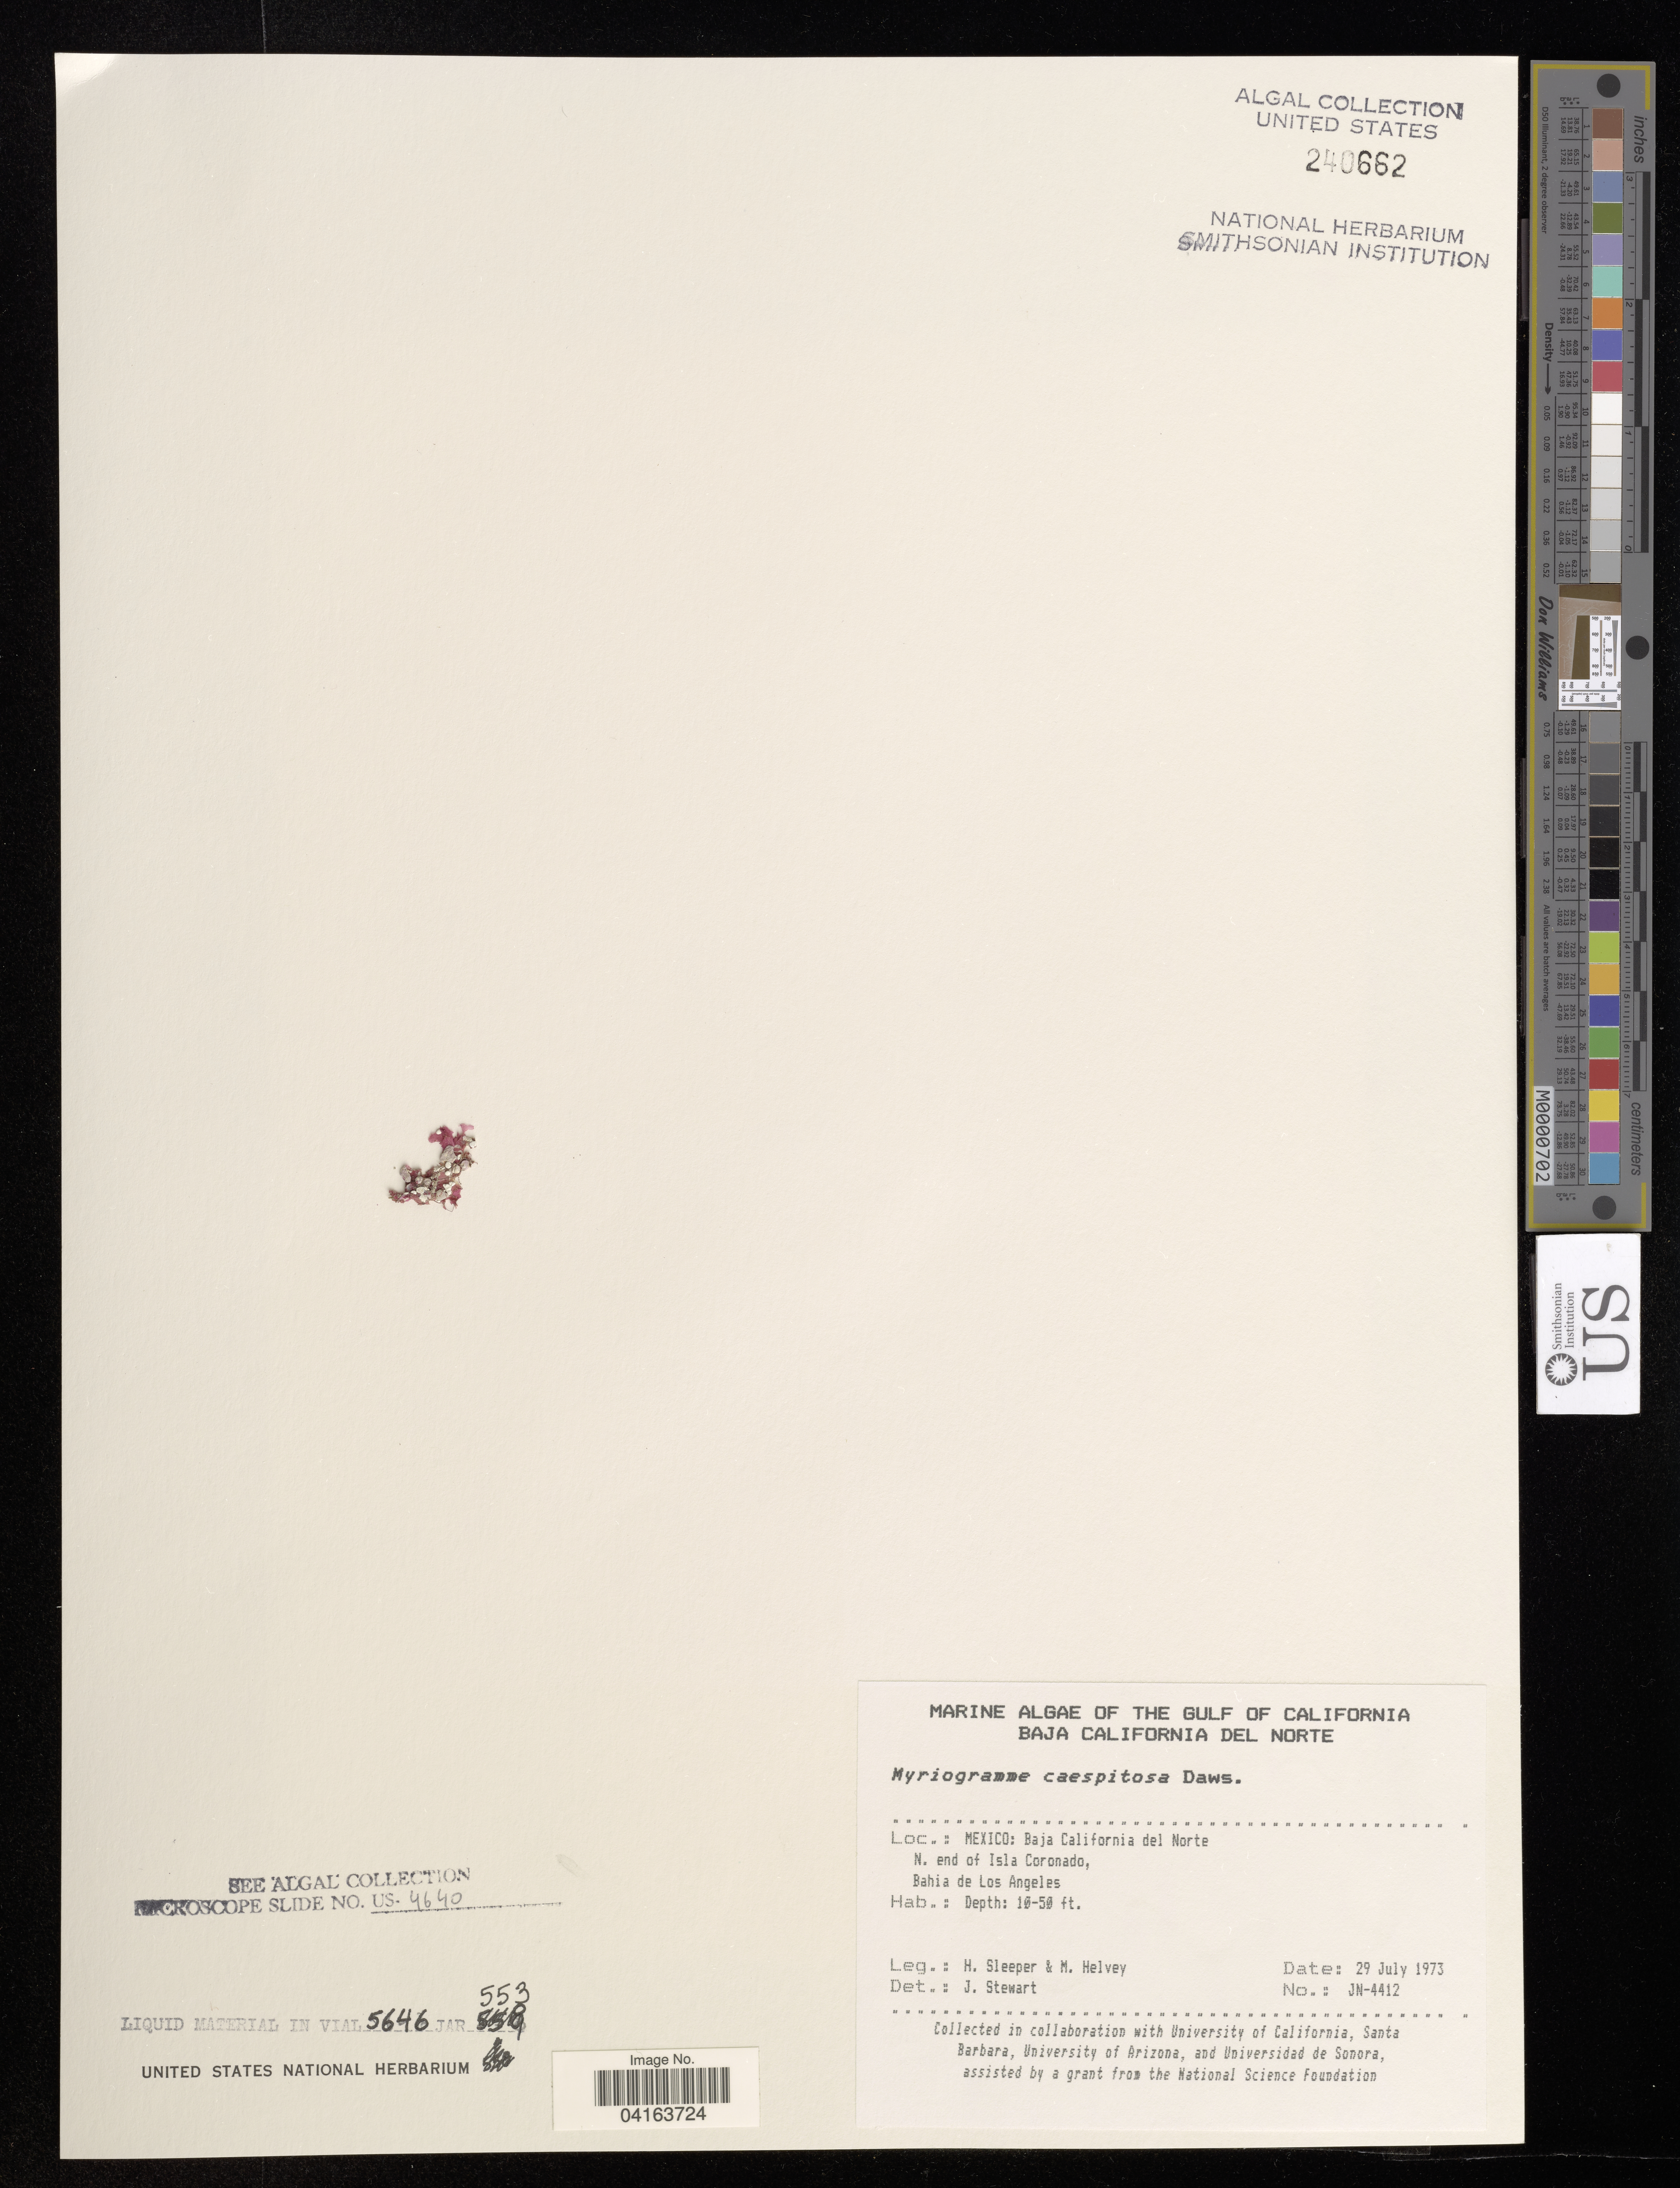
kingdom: Plantae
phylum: Rhodophyta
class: Florideophyceae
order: Ceramiales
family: Delesseriaceae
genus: Myriogramme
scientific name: Myriogramme caespitosa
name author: E.Y. Dawson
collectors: H. Sleeper & M. Helvey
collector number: JN-4412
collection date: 1973-07-29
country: Mexico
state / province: Baja California Norte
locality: The Gulf of California. N. end of Isla Coronado, Bahia de Los Angeles.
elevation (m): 3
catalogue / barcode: US 240662